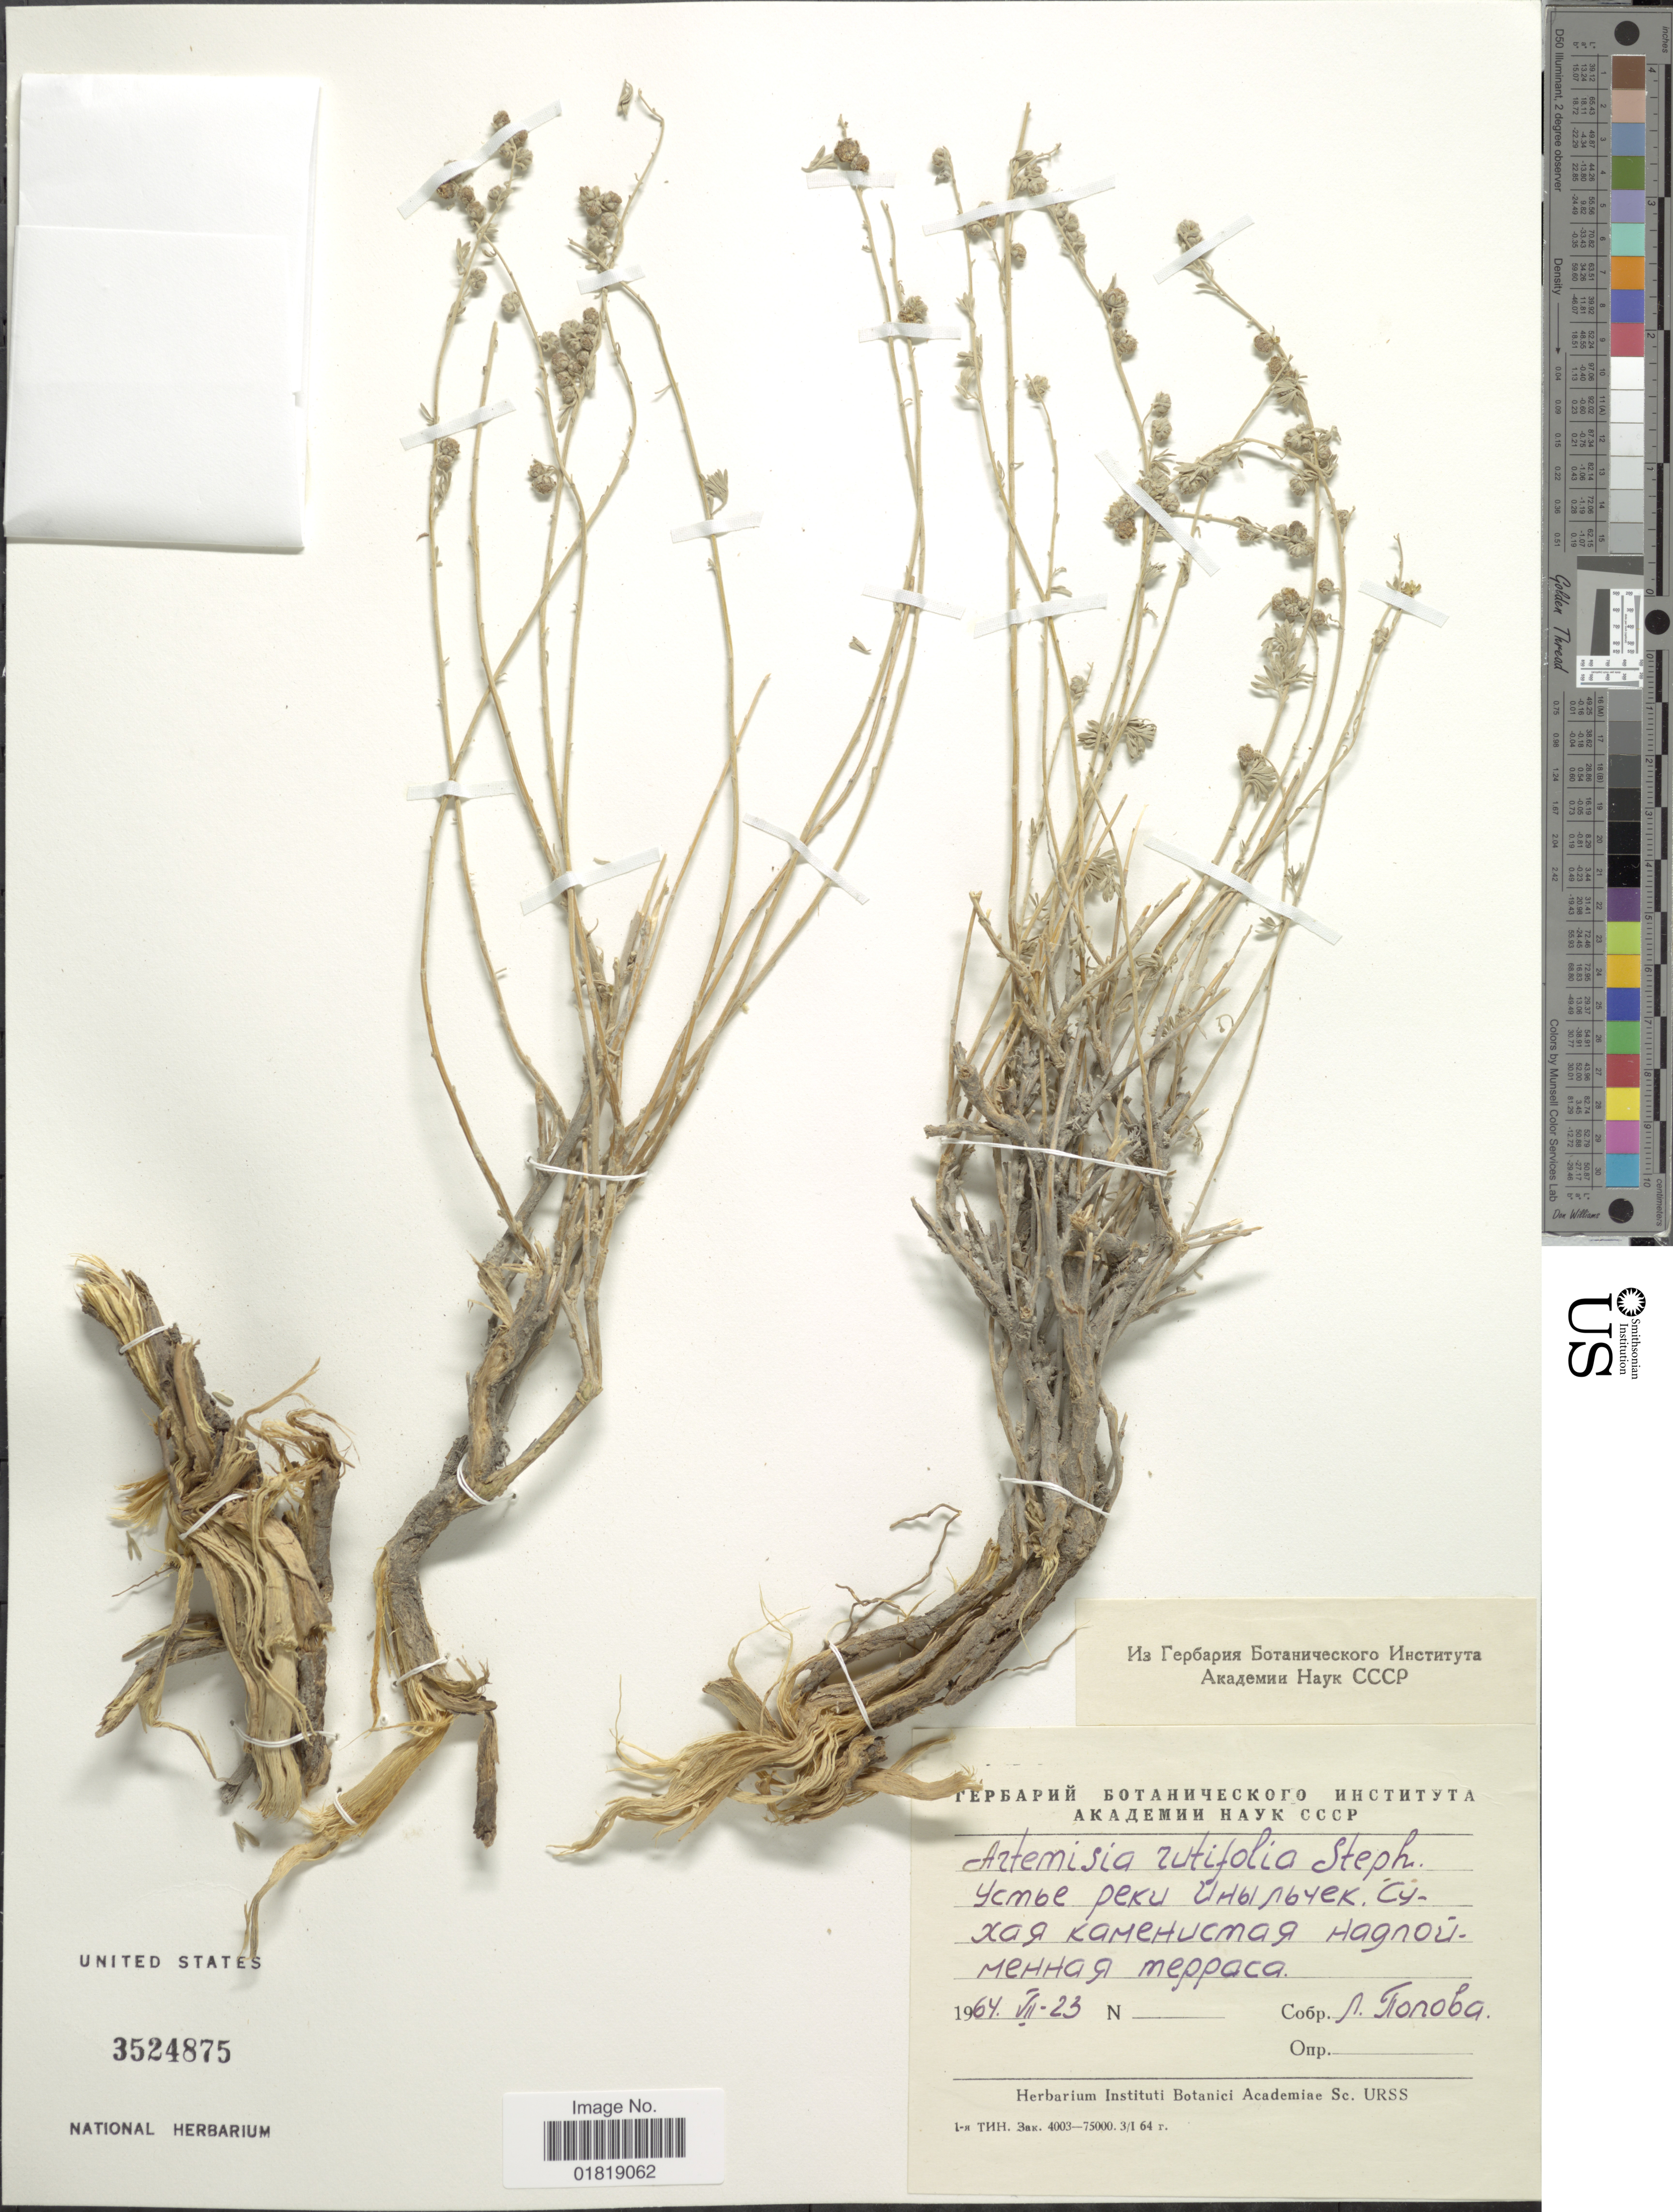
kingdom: Plantae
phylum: Tracheophyta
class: Magnoliopsida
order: Asterales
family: Asteraceae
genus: Artemisia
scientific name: Artemisia rutifolia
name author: Steph. ex Spreng.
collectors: N. Tonoba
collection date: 1964-07-23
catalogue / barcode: US 3524875